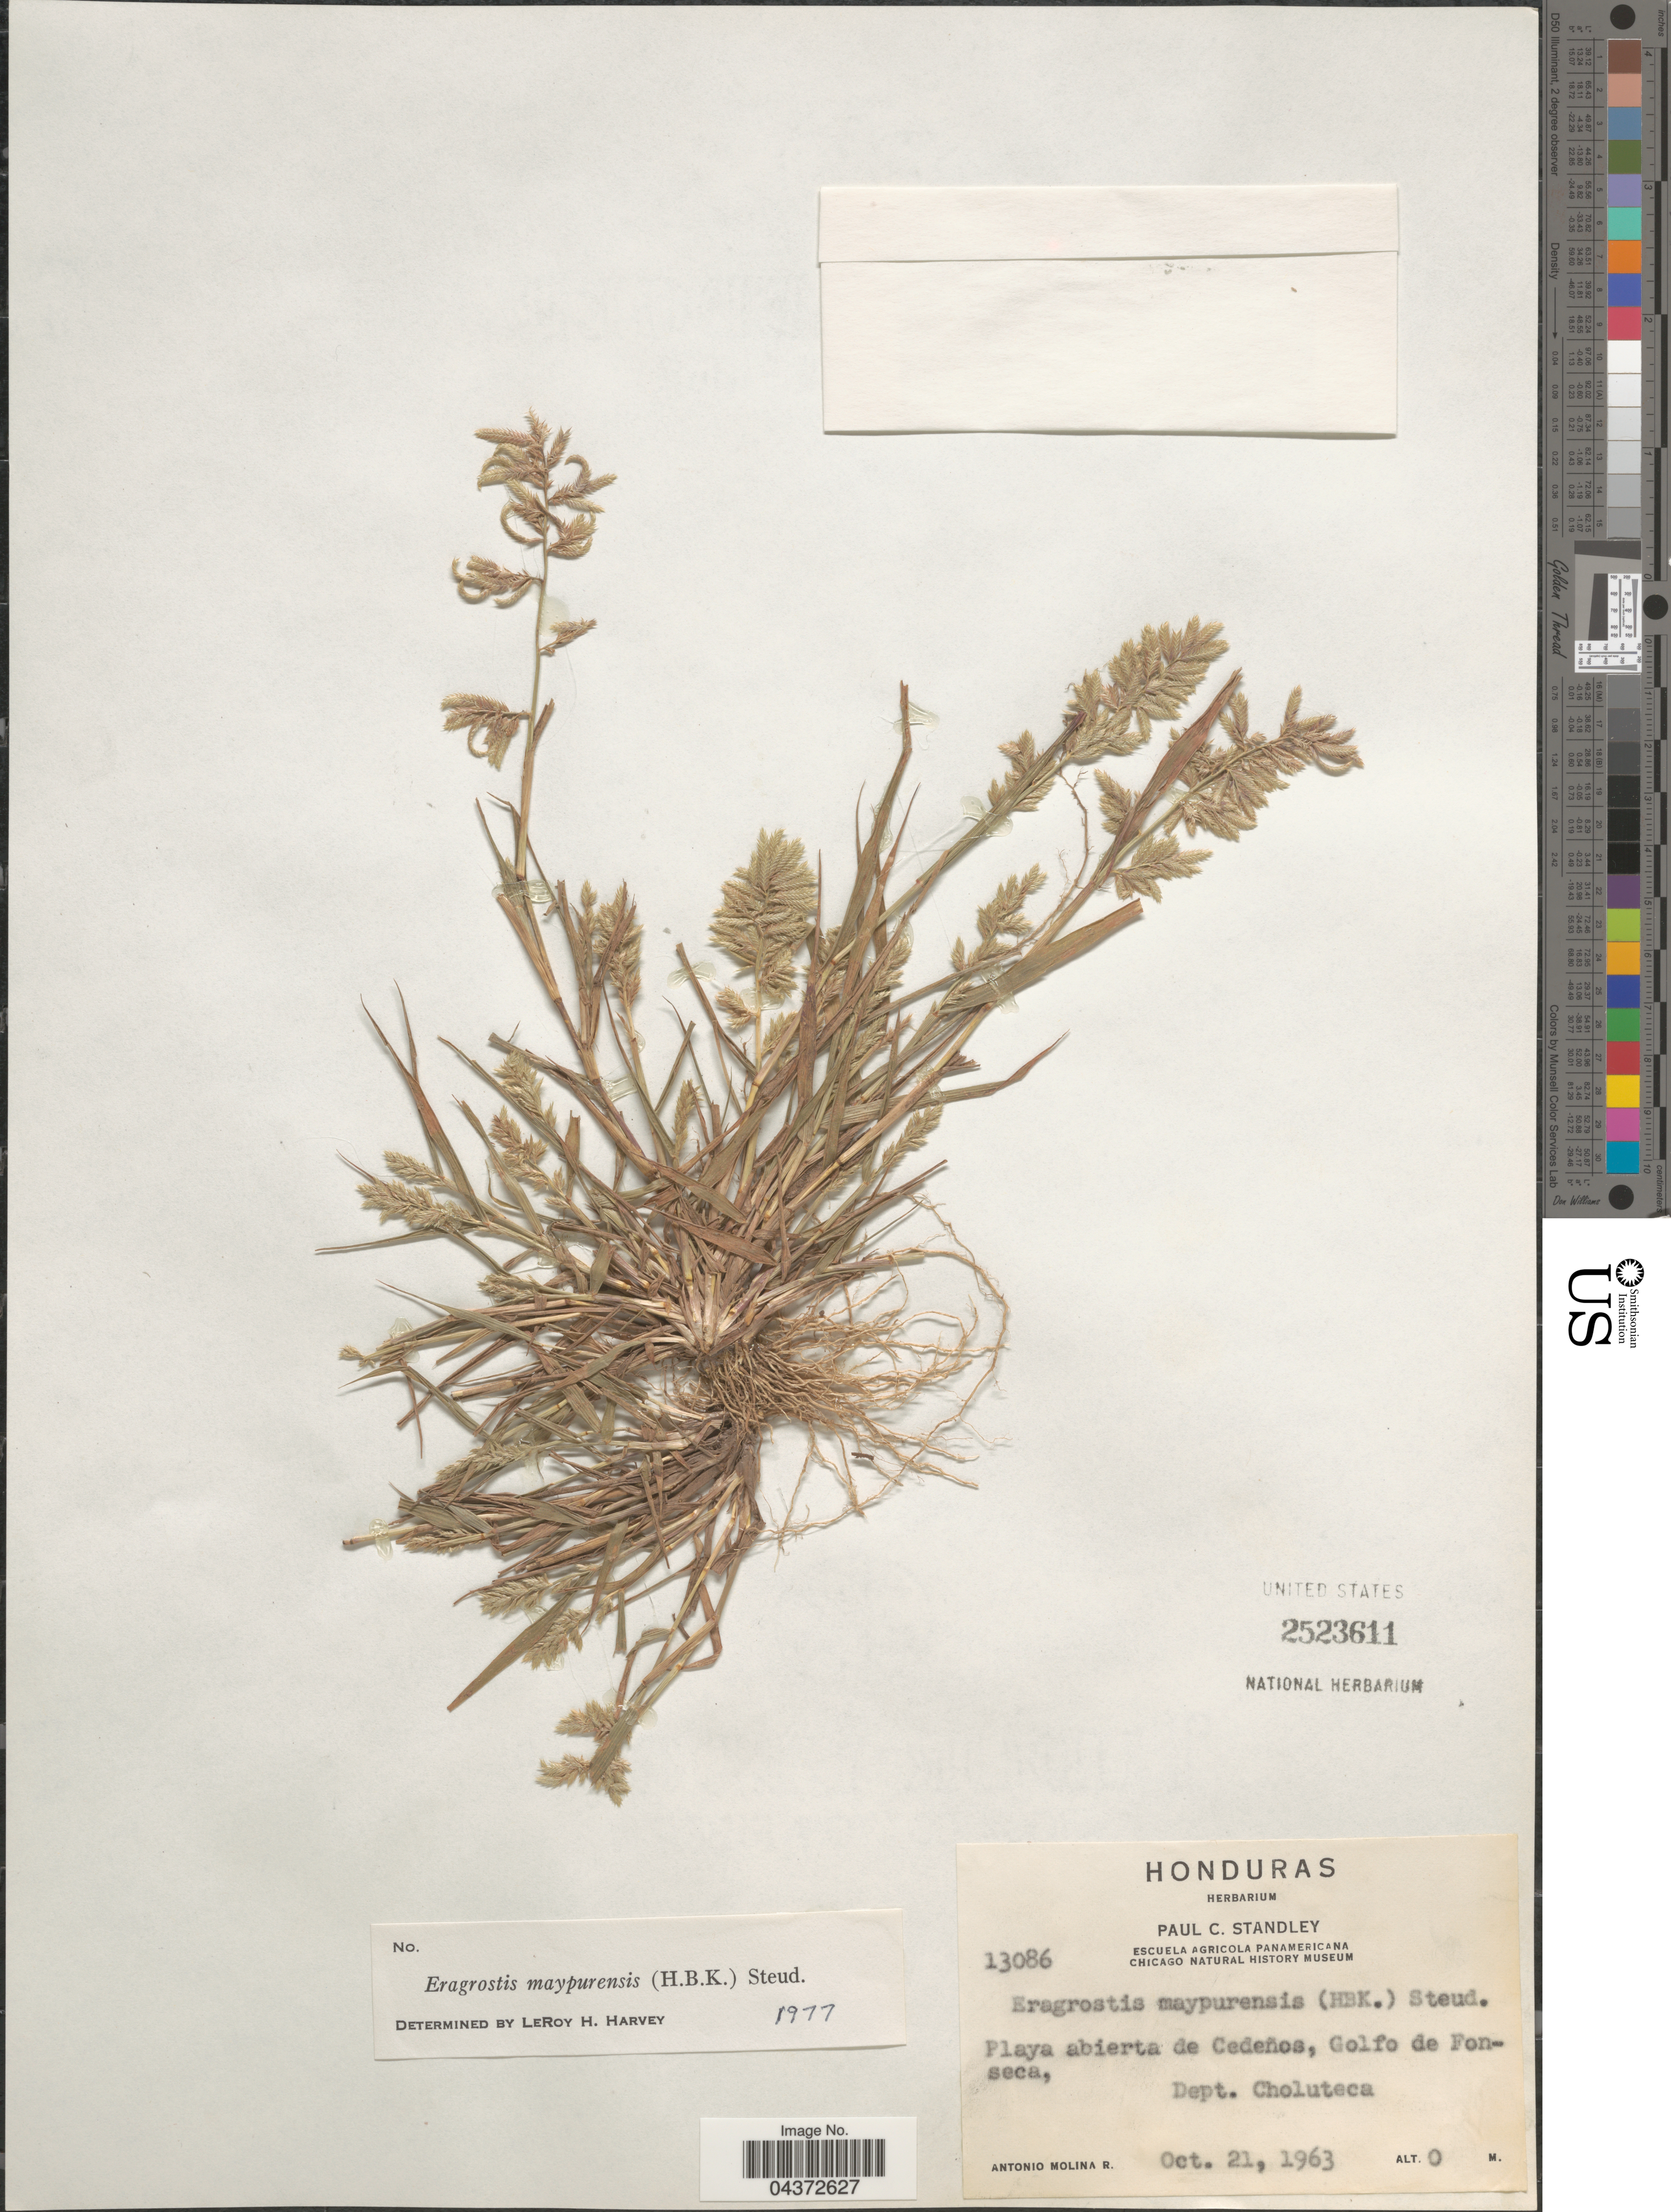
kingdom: Plantae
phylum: Tracheophyta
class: Liliopsida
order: Poales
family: Poaceae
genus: Eragrostis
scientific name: Eragrostis maypurensis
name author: (Kunth) Steud.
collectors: A. Molina R.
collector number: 13086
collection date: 1963-10-21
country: Honduras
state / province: Choluteca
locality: Playa abierta de Cedeños, Golfo de Fonseca, Dept. Choluteca.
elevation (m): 0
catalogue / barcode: US 2523611